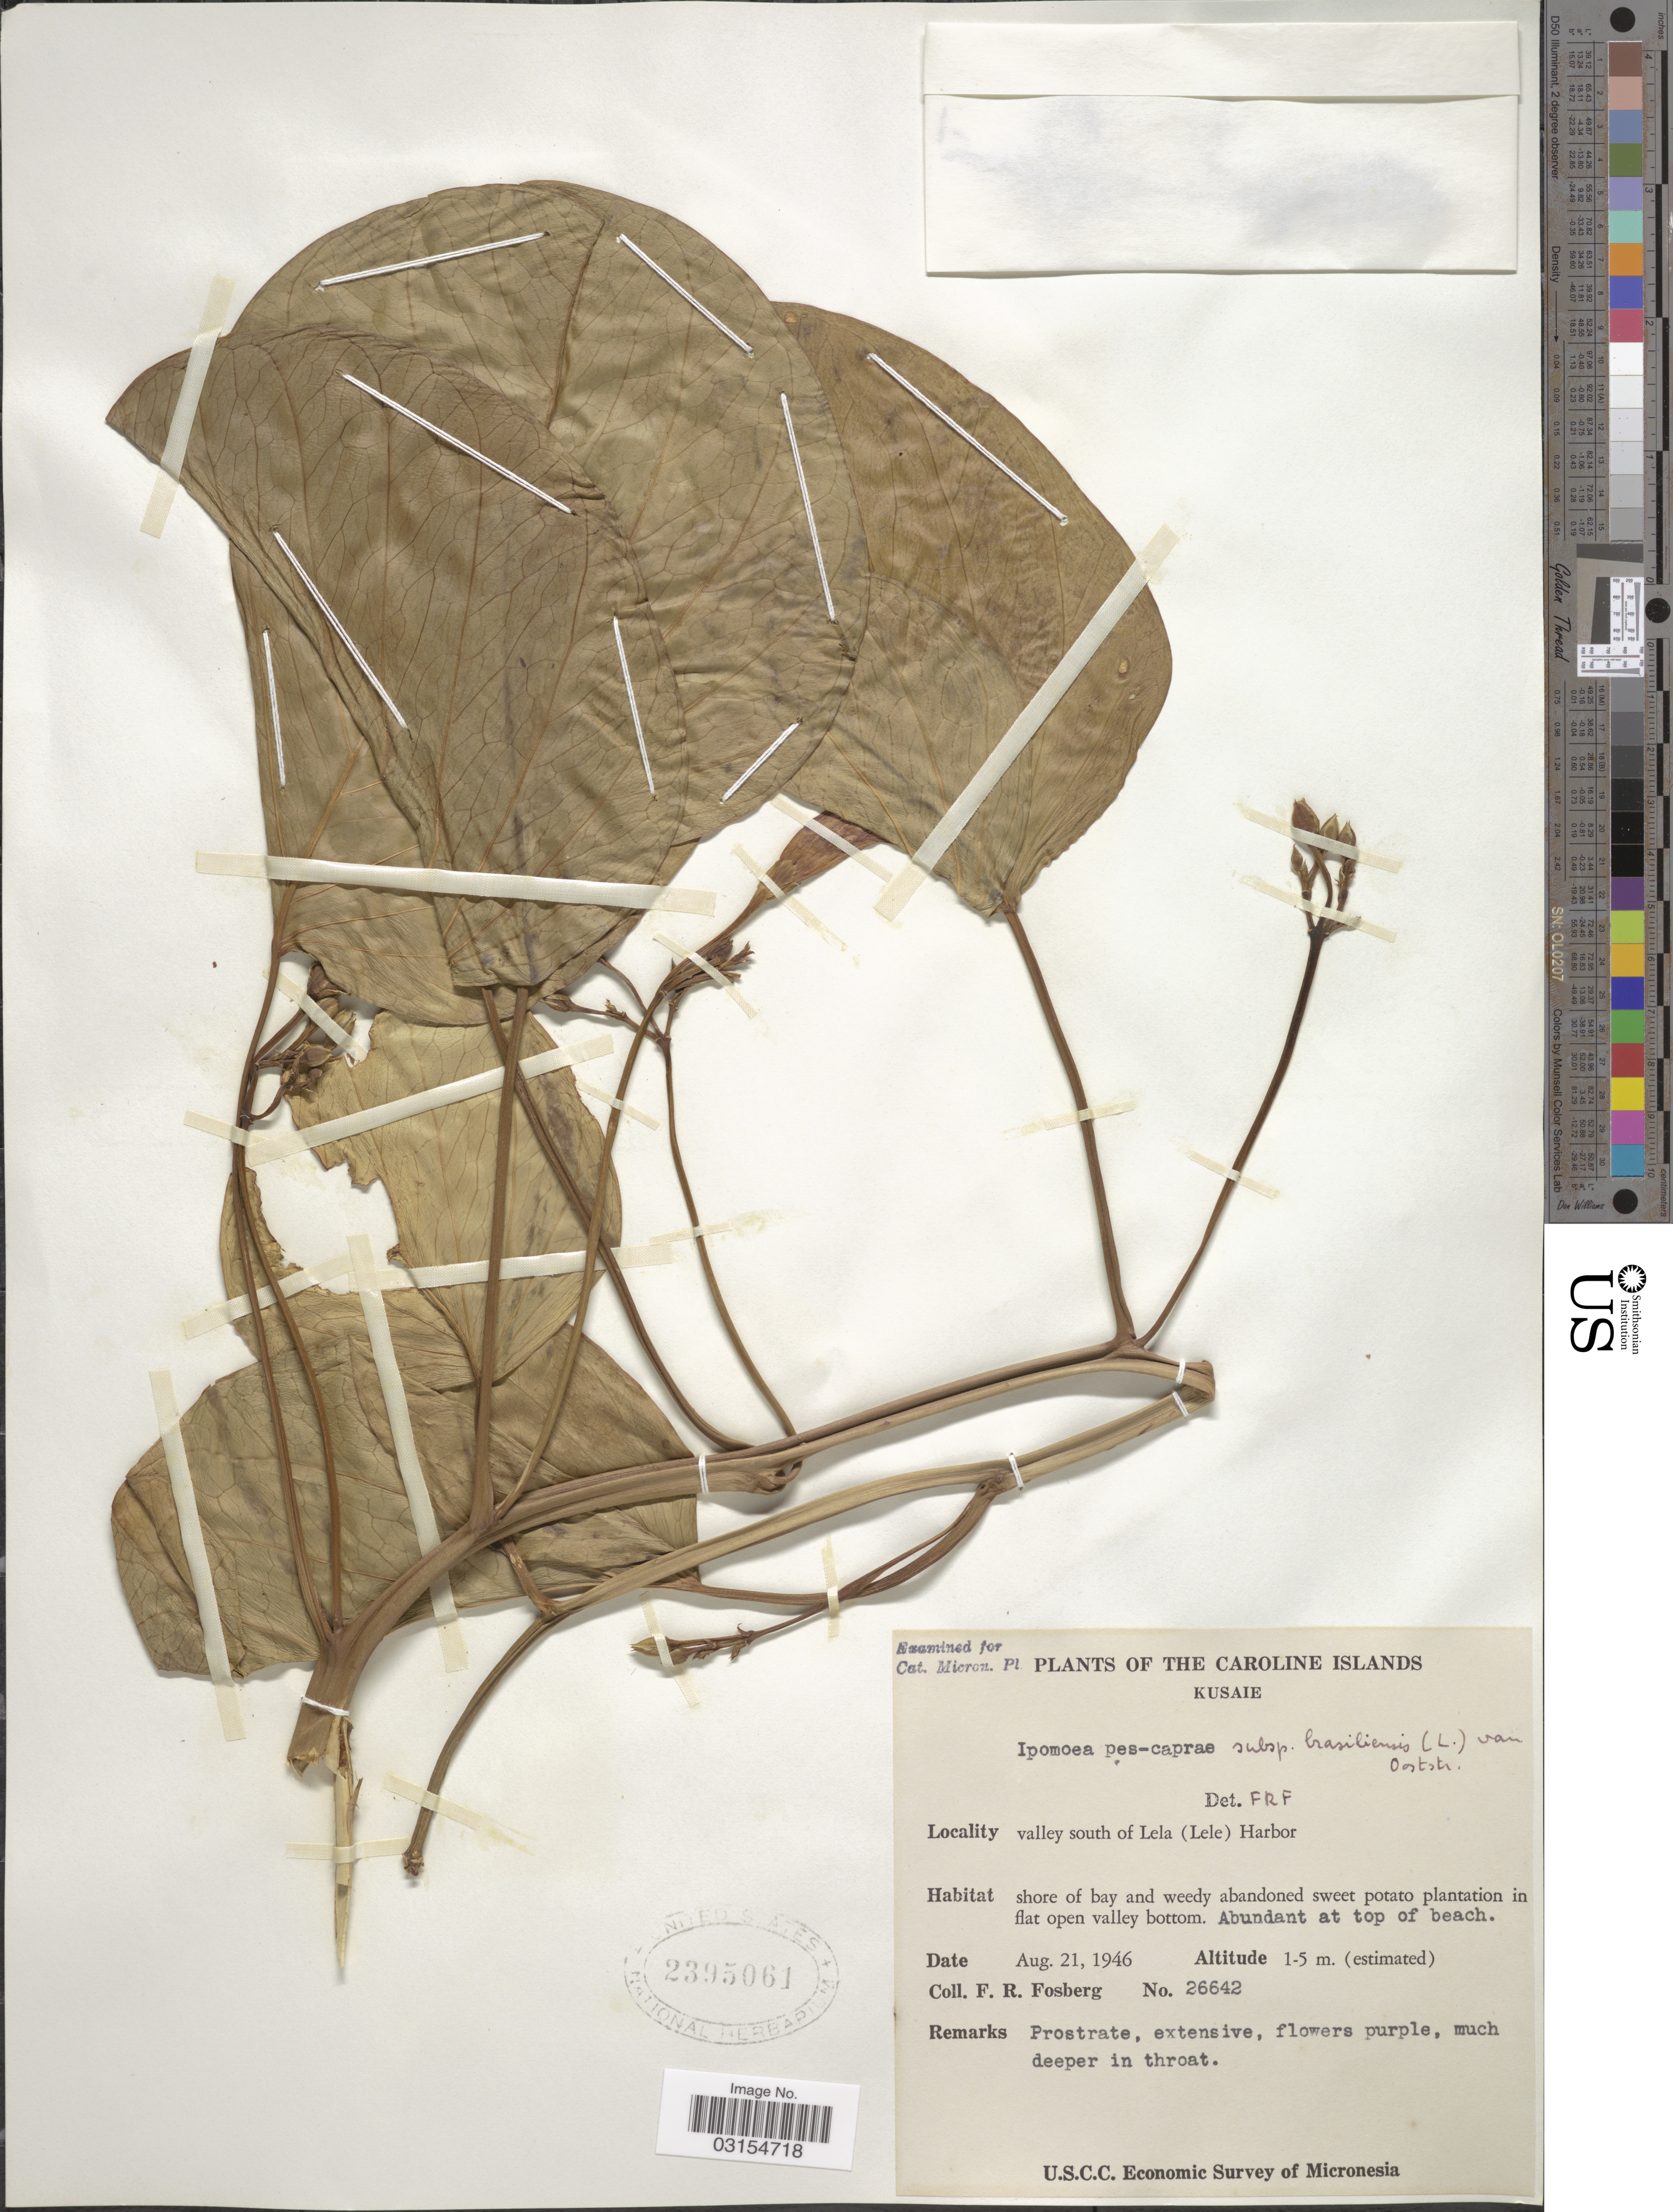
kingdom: Plantae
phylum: Tracheophyta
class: Magnoliopsida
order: Solanales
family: Convolvulaceae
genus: Ipomoea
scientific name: Ipomoea pes-caprae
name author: (L.) R. Br.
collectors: F. R. Fosberg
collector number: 26642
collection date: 1946-08-21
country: Micronesia, Federated States of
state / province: Kosrae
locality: The Caroline Islands, Kusaie, valley south of Lela (Lele) Harbor.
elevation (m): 1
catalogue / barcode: US 2395061